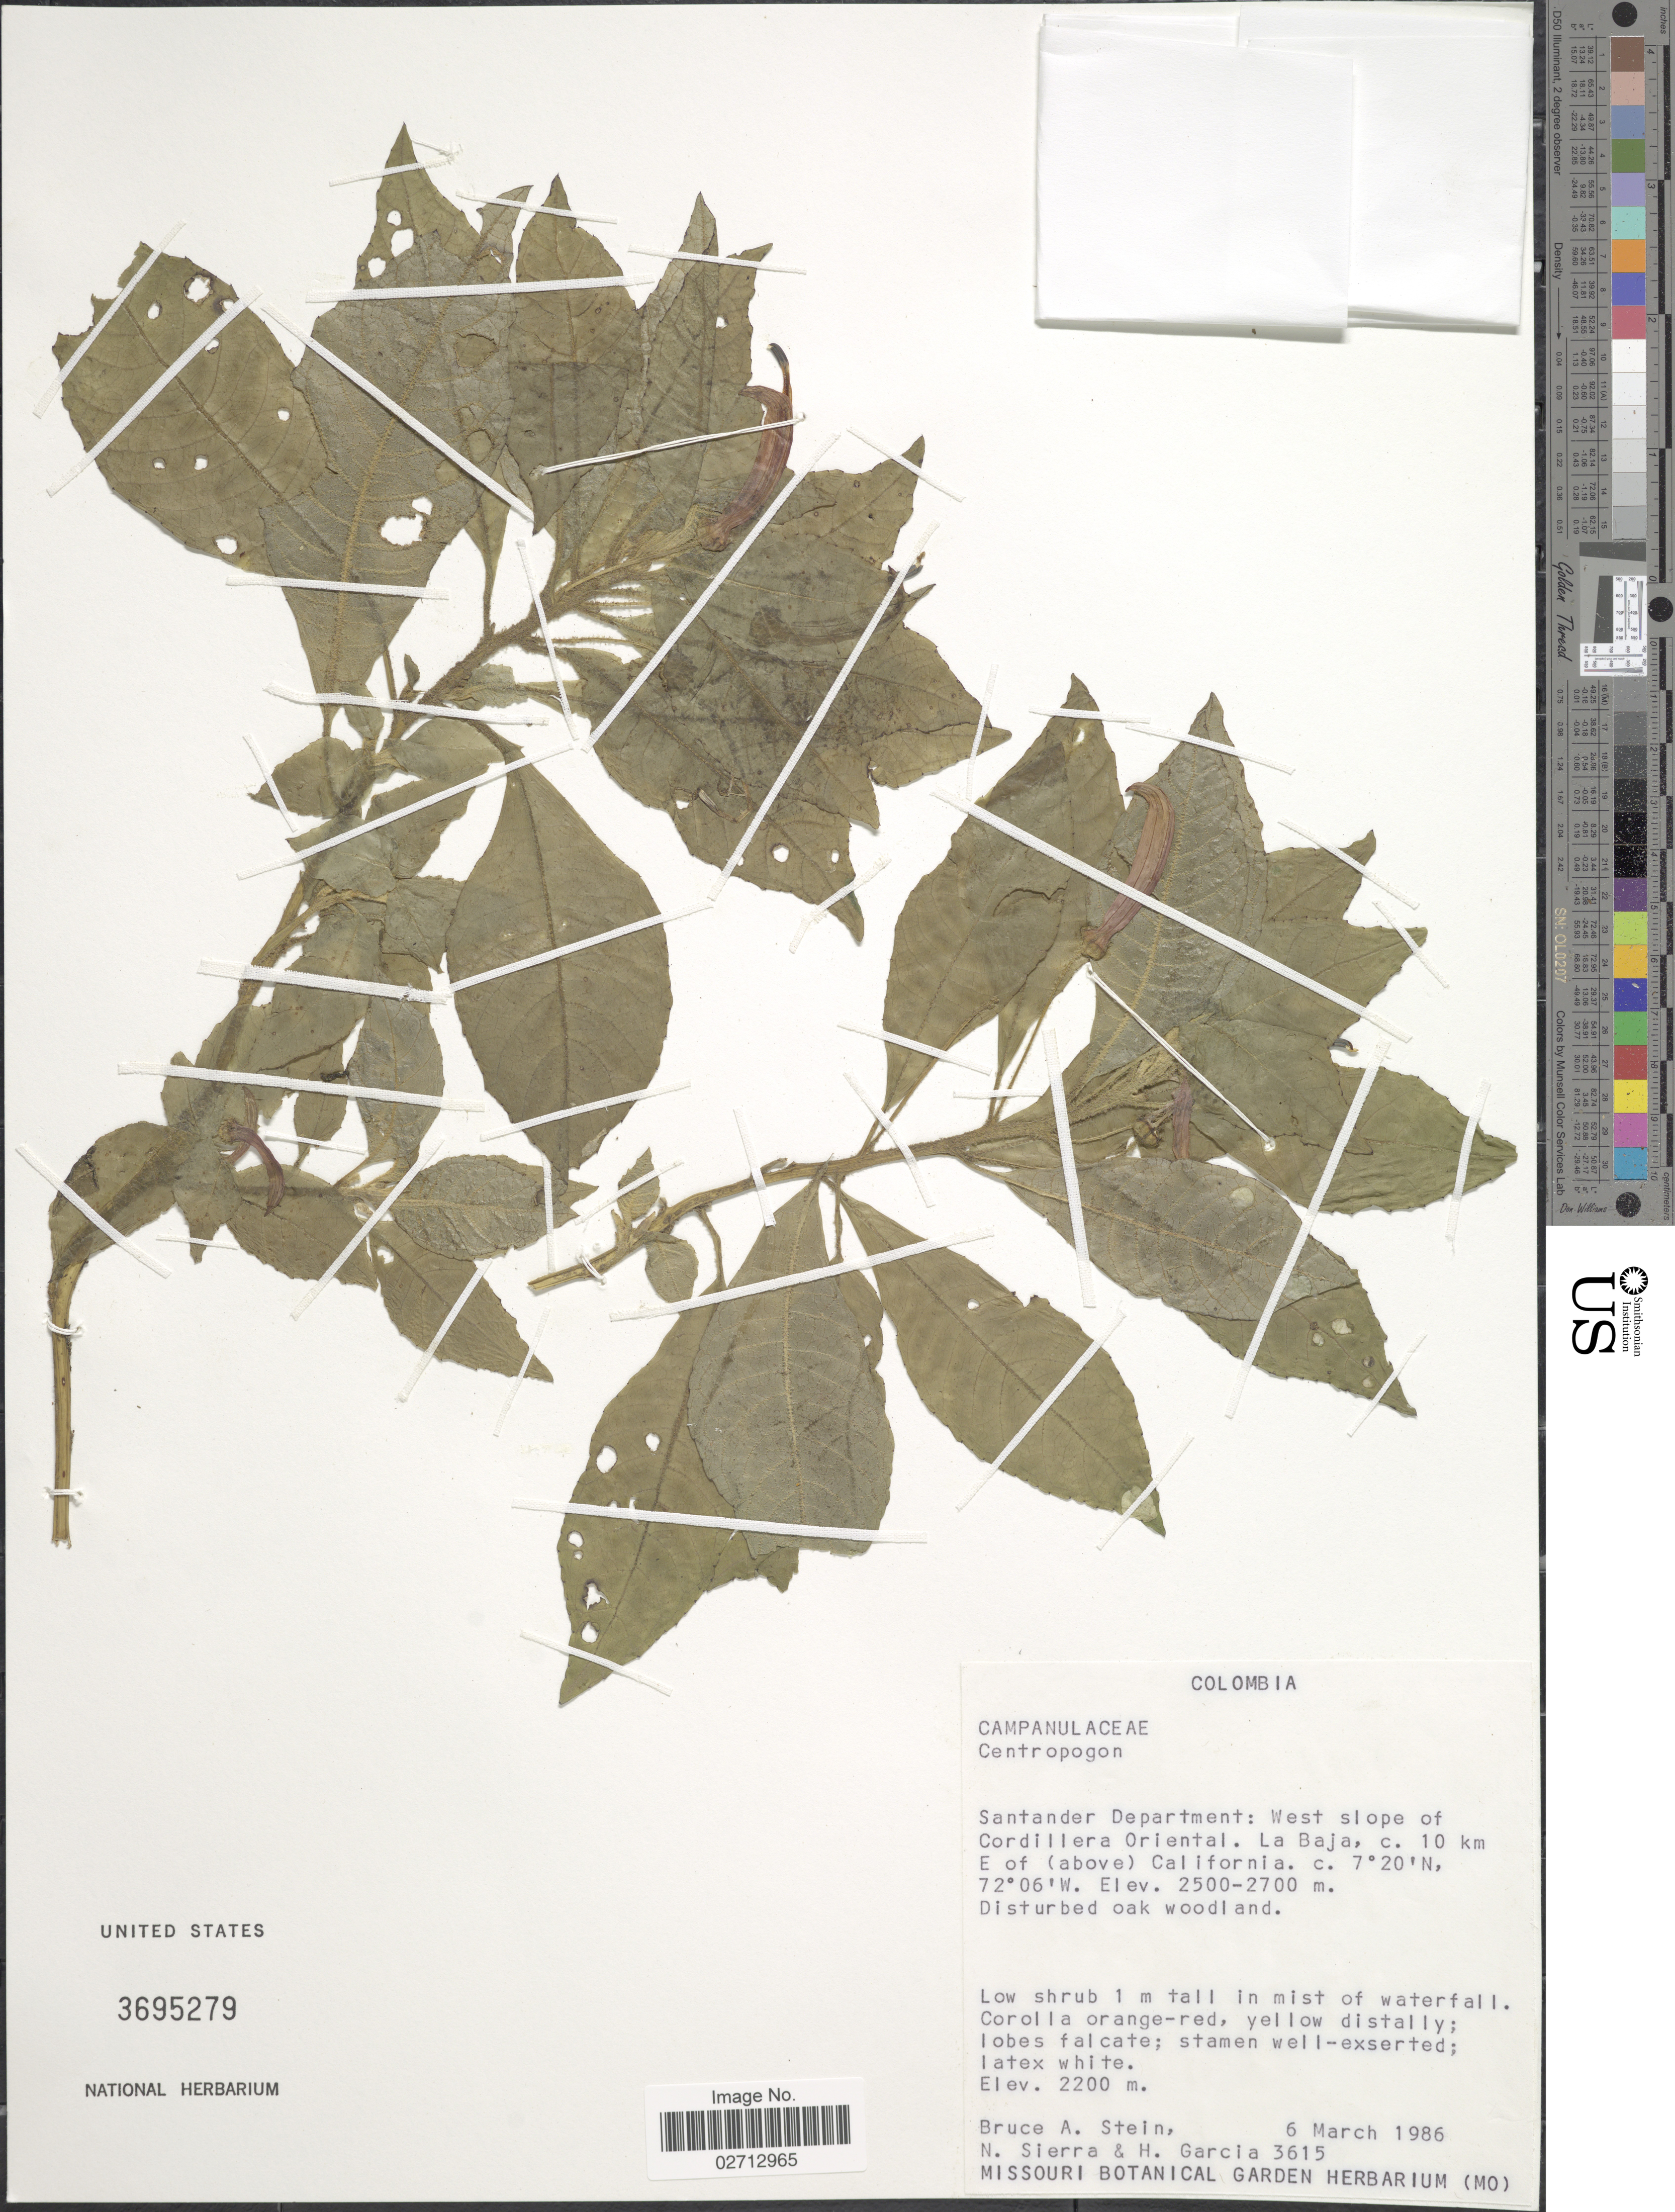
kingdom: Plantae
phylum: Tracheophyta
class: Magnoliopsida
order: Asterales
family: Campanulaceae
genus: Centropogon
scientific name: Centropogon sp.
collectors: B. A. Stein, N. Sierra & H. Garcia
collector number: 3615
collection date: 1986-03-06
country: Colombia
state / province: Santander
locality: West slope of Cordillera Oriental. La Baja, c. 10 km E of (above) California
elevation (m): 2500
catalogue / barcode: US 3695279